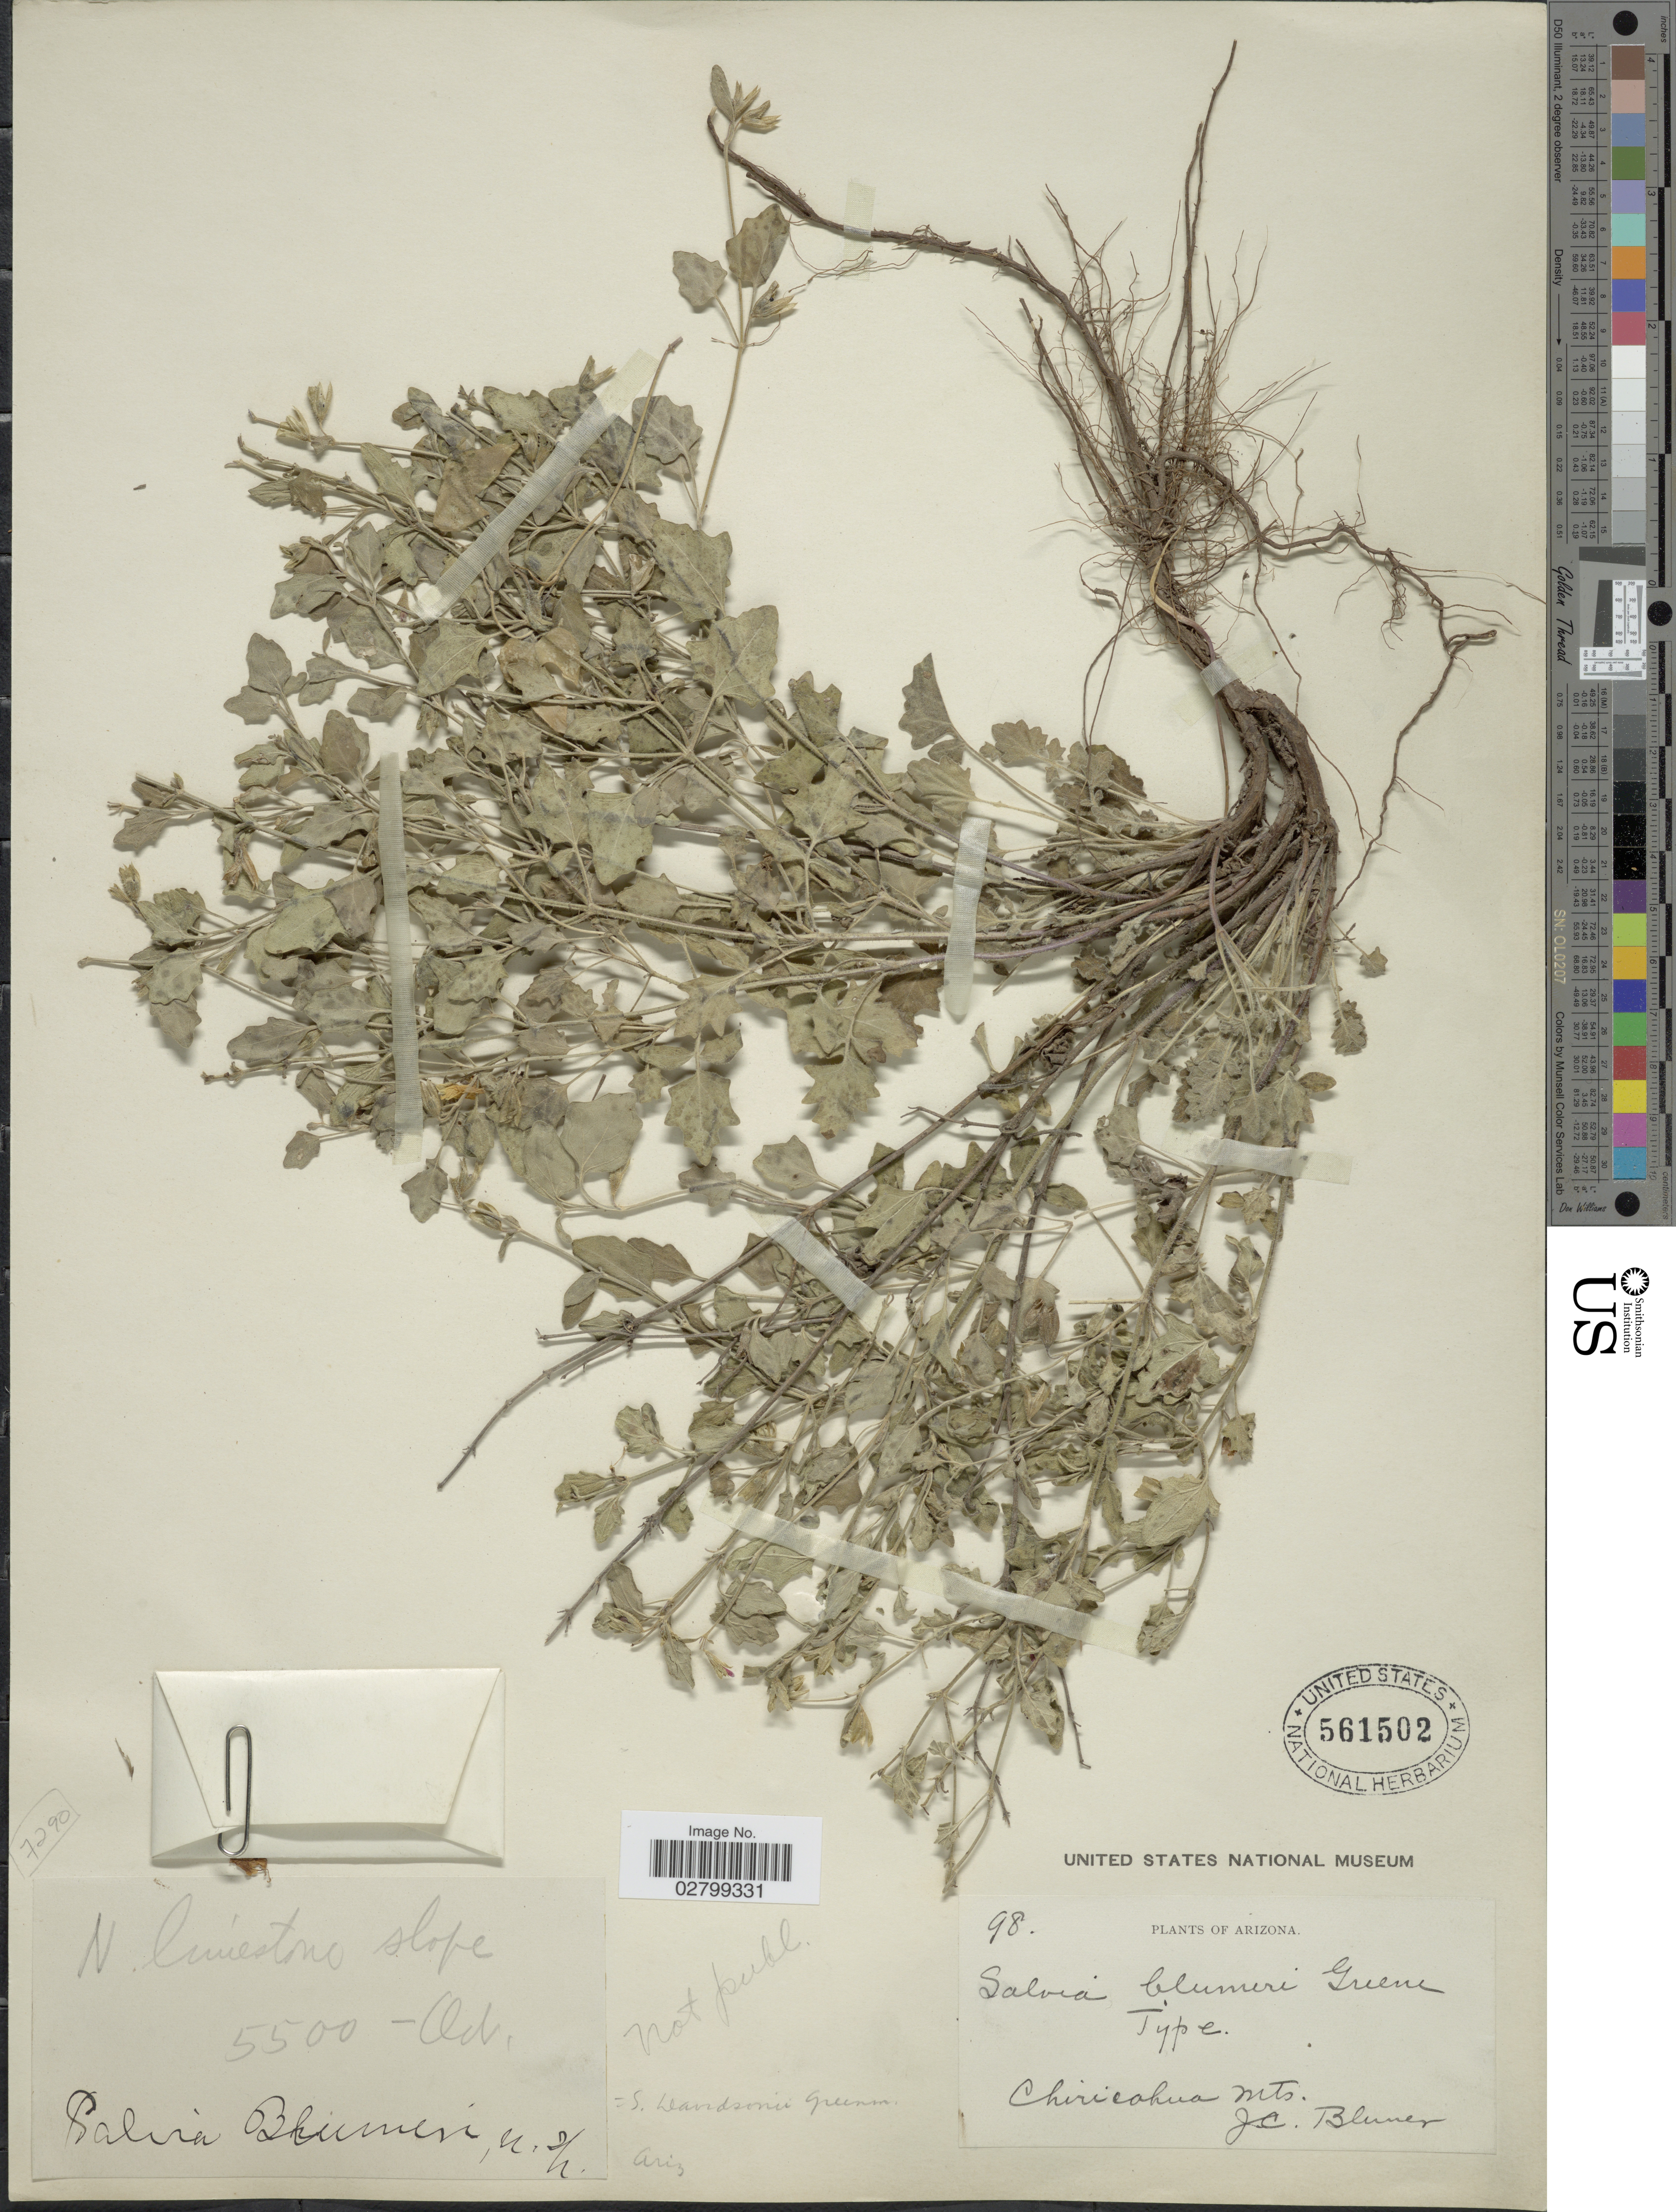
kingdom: Plantae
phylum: Tracheophyta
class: Magnoliopsida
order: Lamiales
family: Lamiaceae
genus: Salvia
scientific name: Salvia davidsonii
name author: Greenm.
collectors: J. C. Blumer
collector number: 98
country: United States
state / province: Arizona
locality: Chiricahua Mts.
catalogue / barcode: US 561502